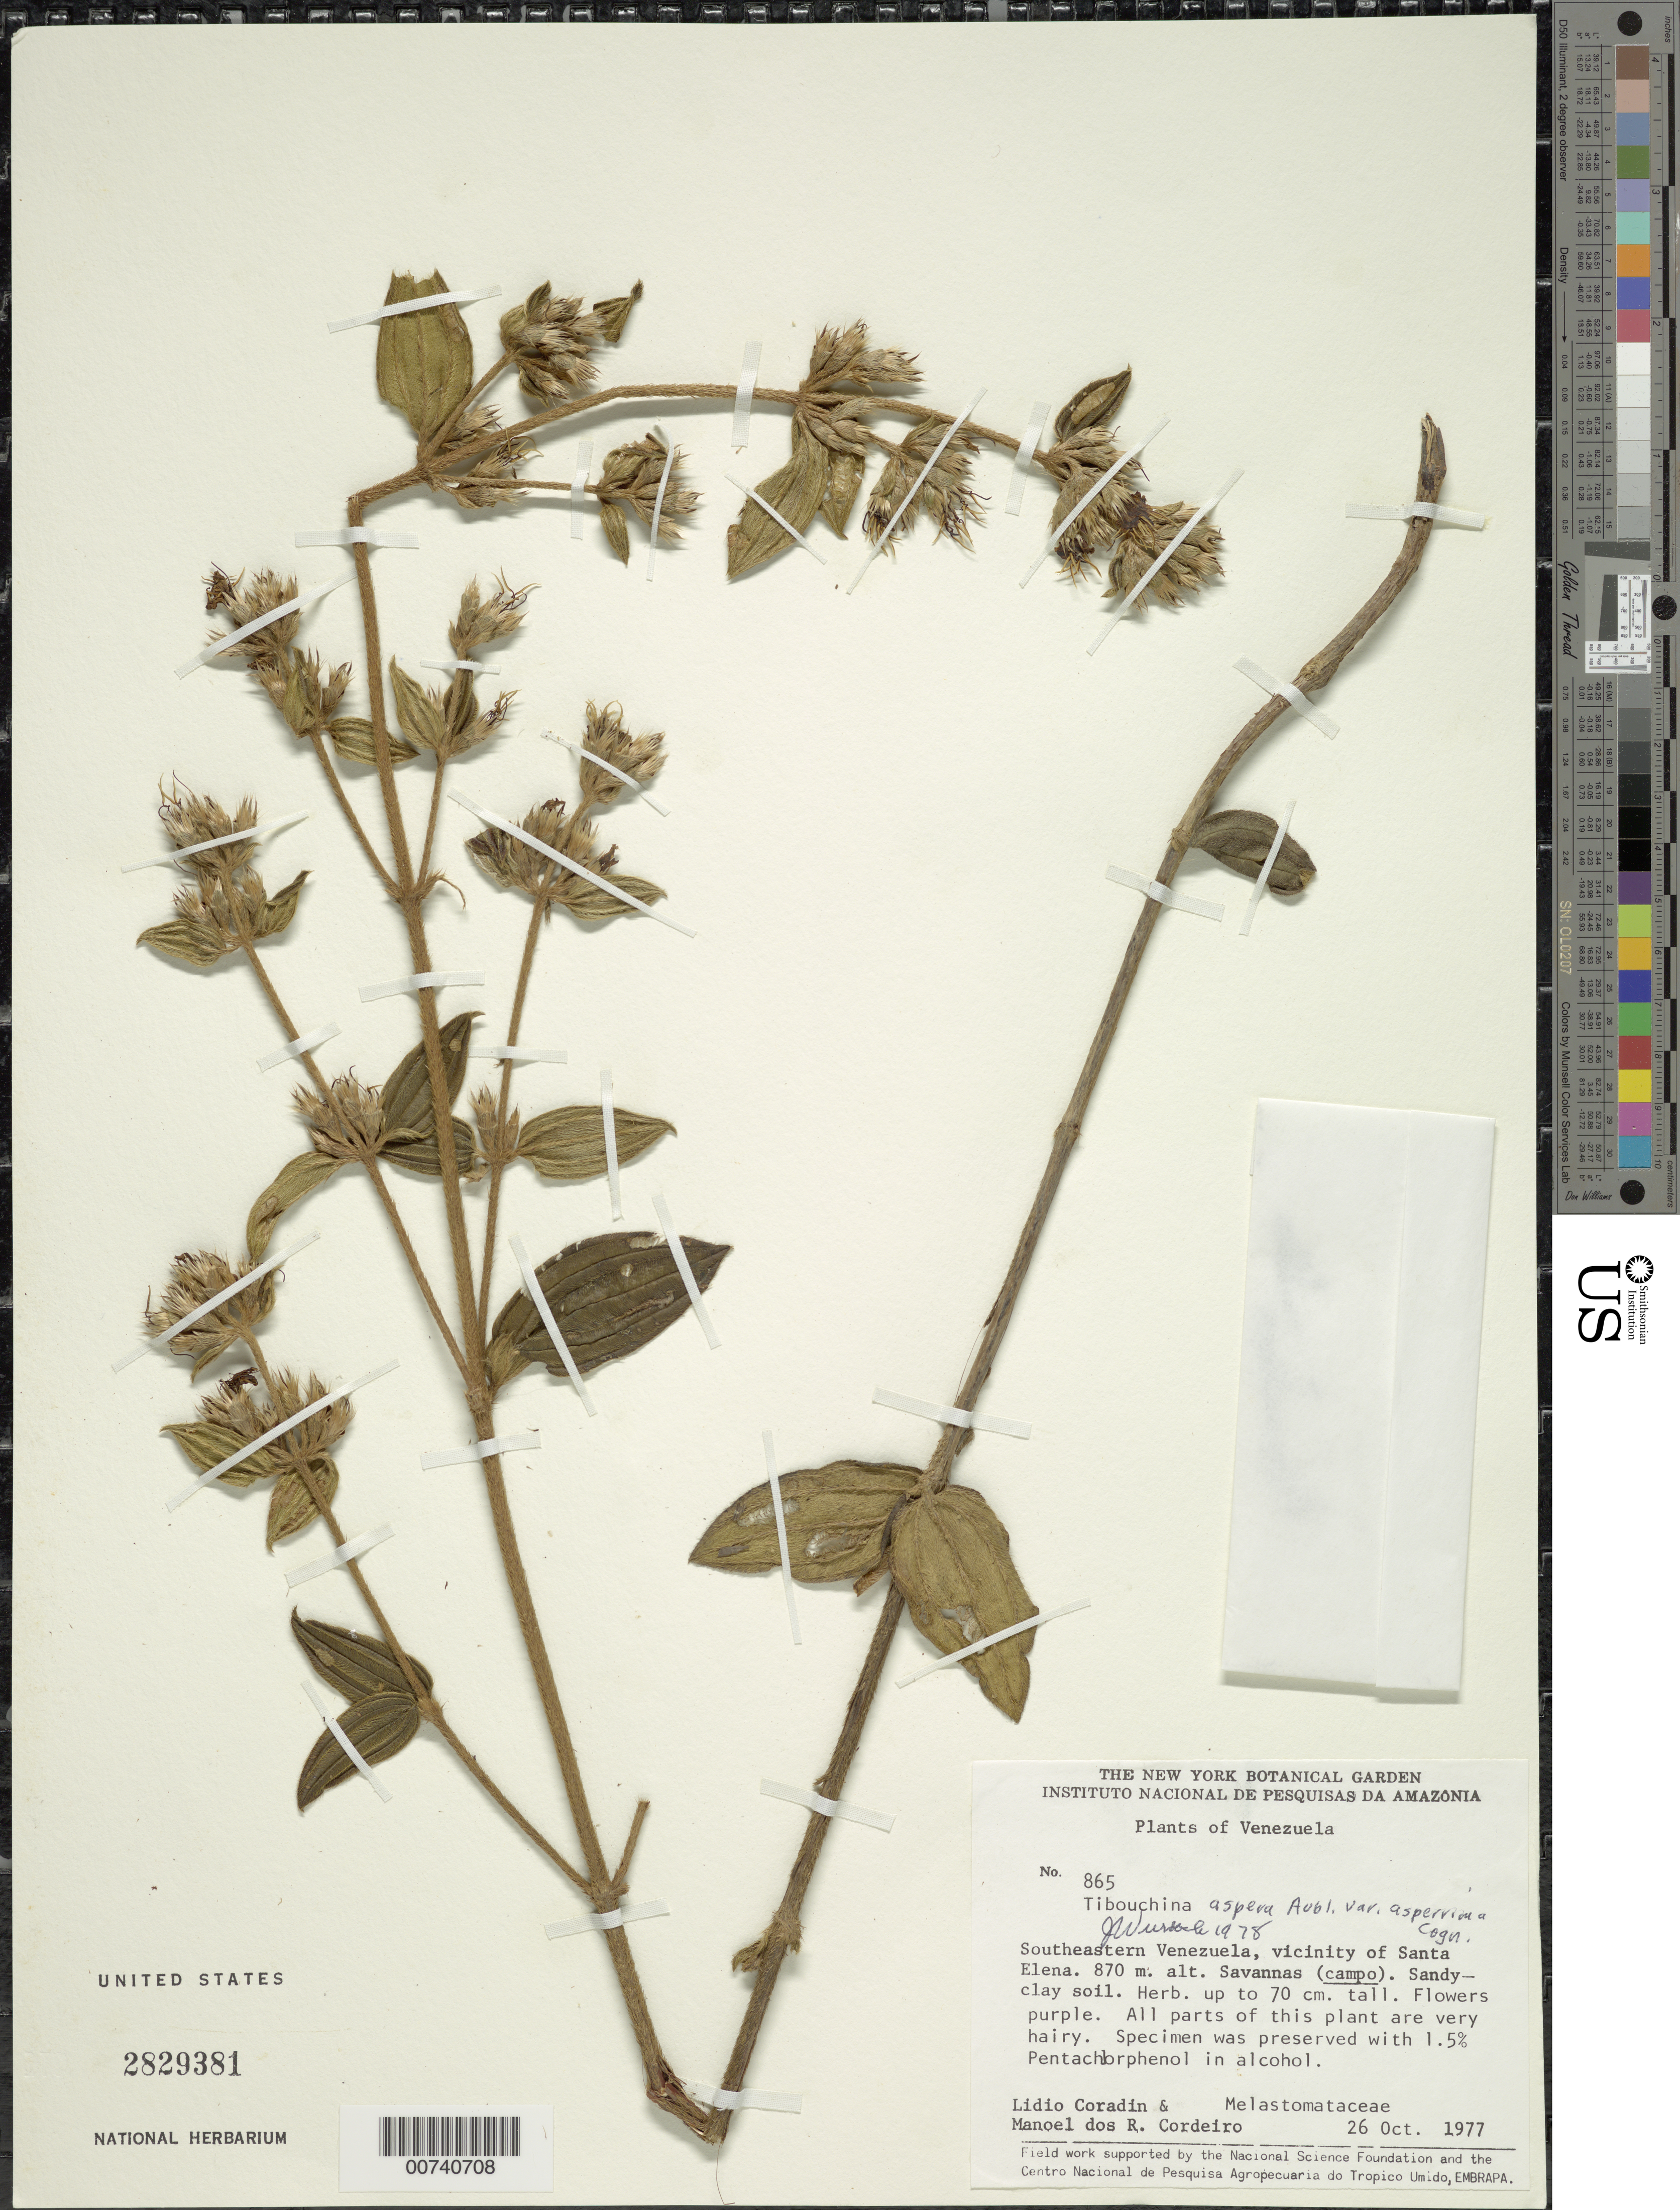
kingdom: Plantae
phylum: Tracheophyta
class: Magnoliopsida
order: Myrtales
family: Melastomataceae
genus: Tibouchina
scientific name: Tibouchina aspera var. asperrima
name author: Cogn.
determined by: Wurdack, John J., (US), US (UNITED STATES)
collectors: L. Coradin & M. Cordeiro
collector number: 865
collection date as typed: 26-Oct-77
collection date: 1977-10-26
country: Venezuela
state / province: Bolívar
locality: Santa Elena, vic., SE Venezuela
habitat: Sandy-clay soil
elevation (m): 870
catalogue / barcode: US 2829381